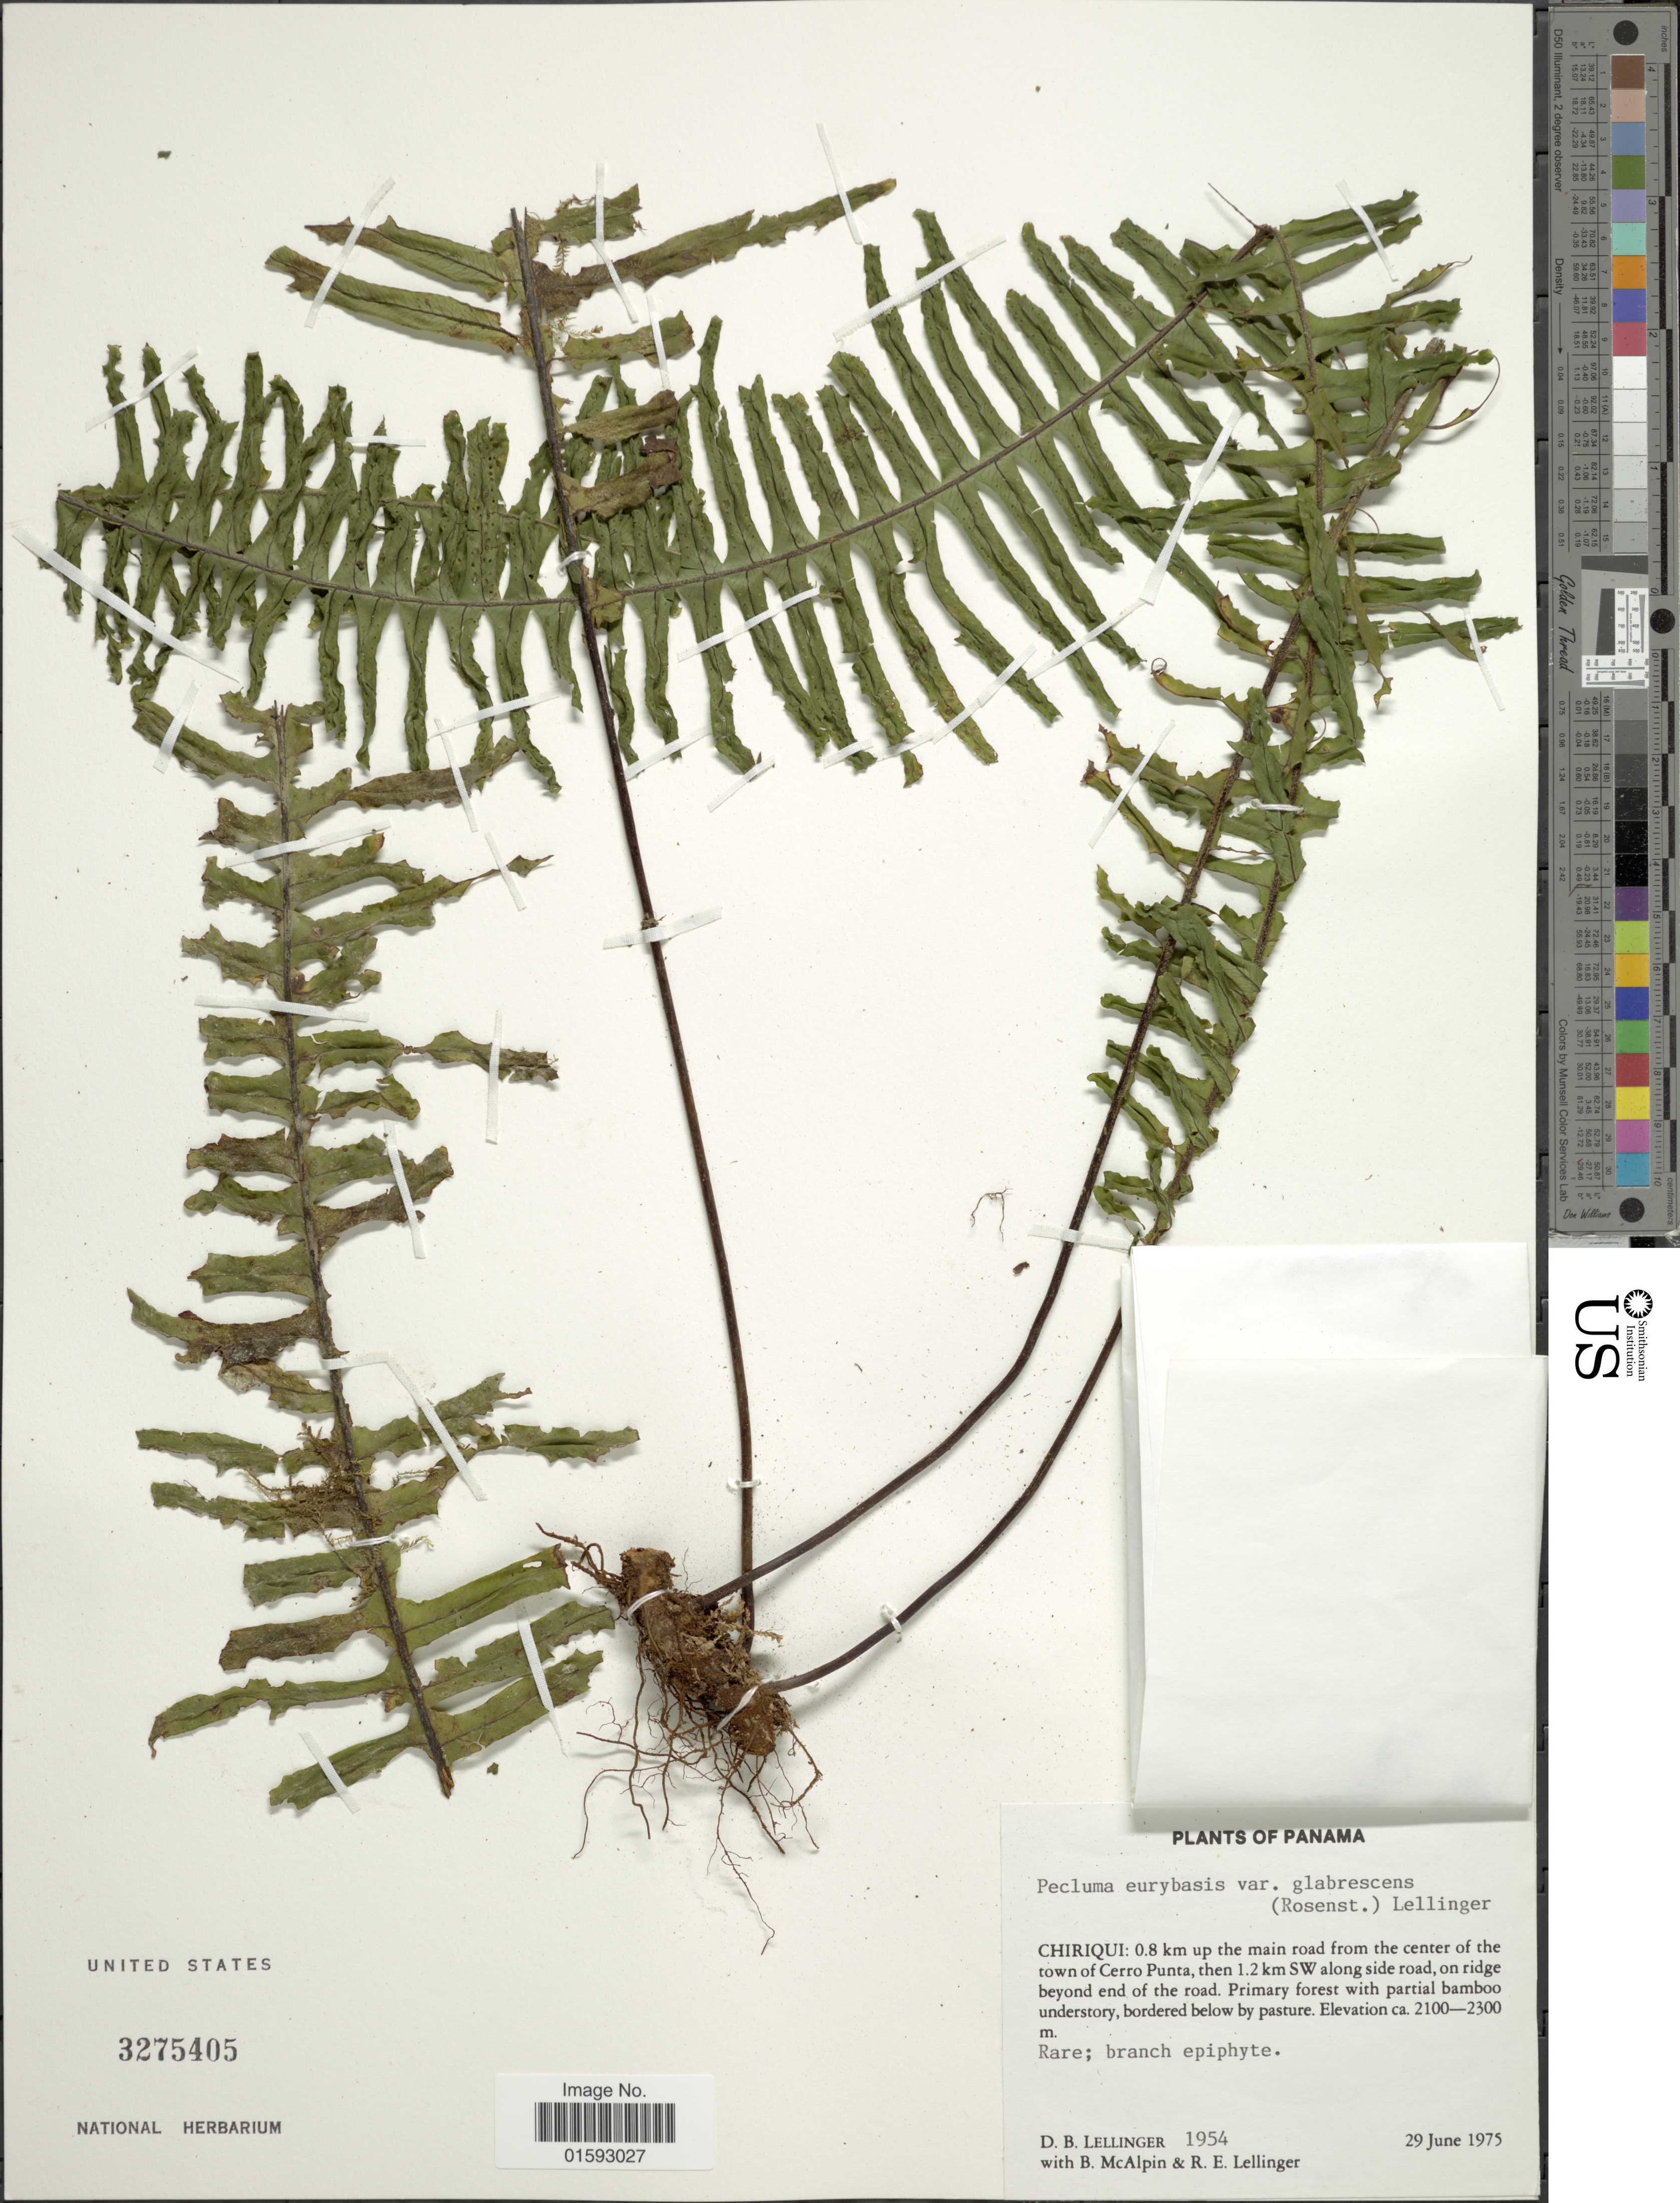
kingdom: Plantae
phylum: Tracheophyta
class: Polypodiopsida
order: Polypodiales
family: Polypodiaceae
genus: Pecluma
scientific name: Pecluma eurybasis var. glabrescens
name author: (Rosenst.) Lellinger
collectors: D. B. Lellinger, B. McAlpin & R. E. Lellinger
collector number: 1954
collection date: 1975-06-29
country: Panama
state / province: Chiriqui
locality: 0.8 km up the main road from the center of the town of Cerro Punta, then 1.2 km SW along side road, on ridge beyond end of the road. Primary forest with partial bamboo understory, bordered below by pasture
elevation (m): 2100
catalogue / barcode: US 3275405